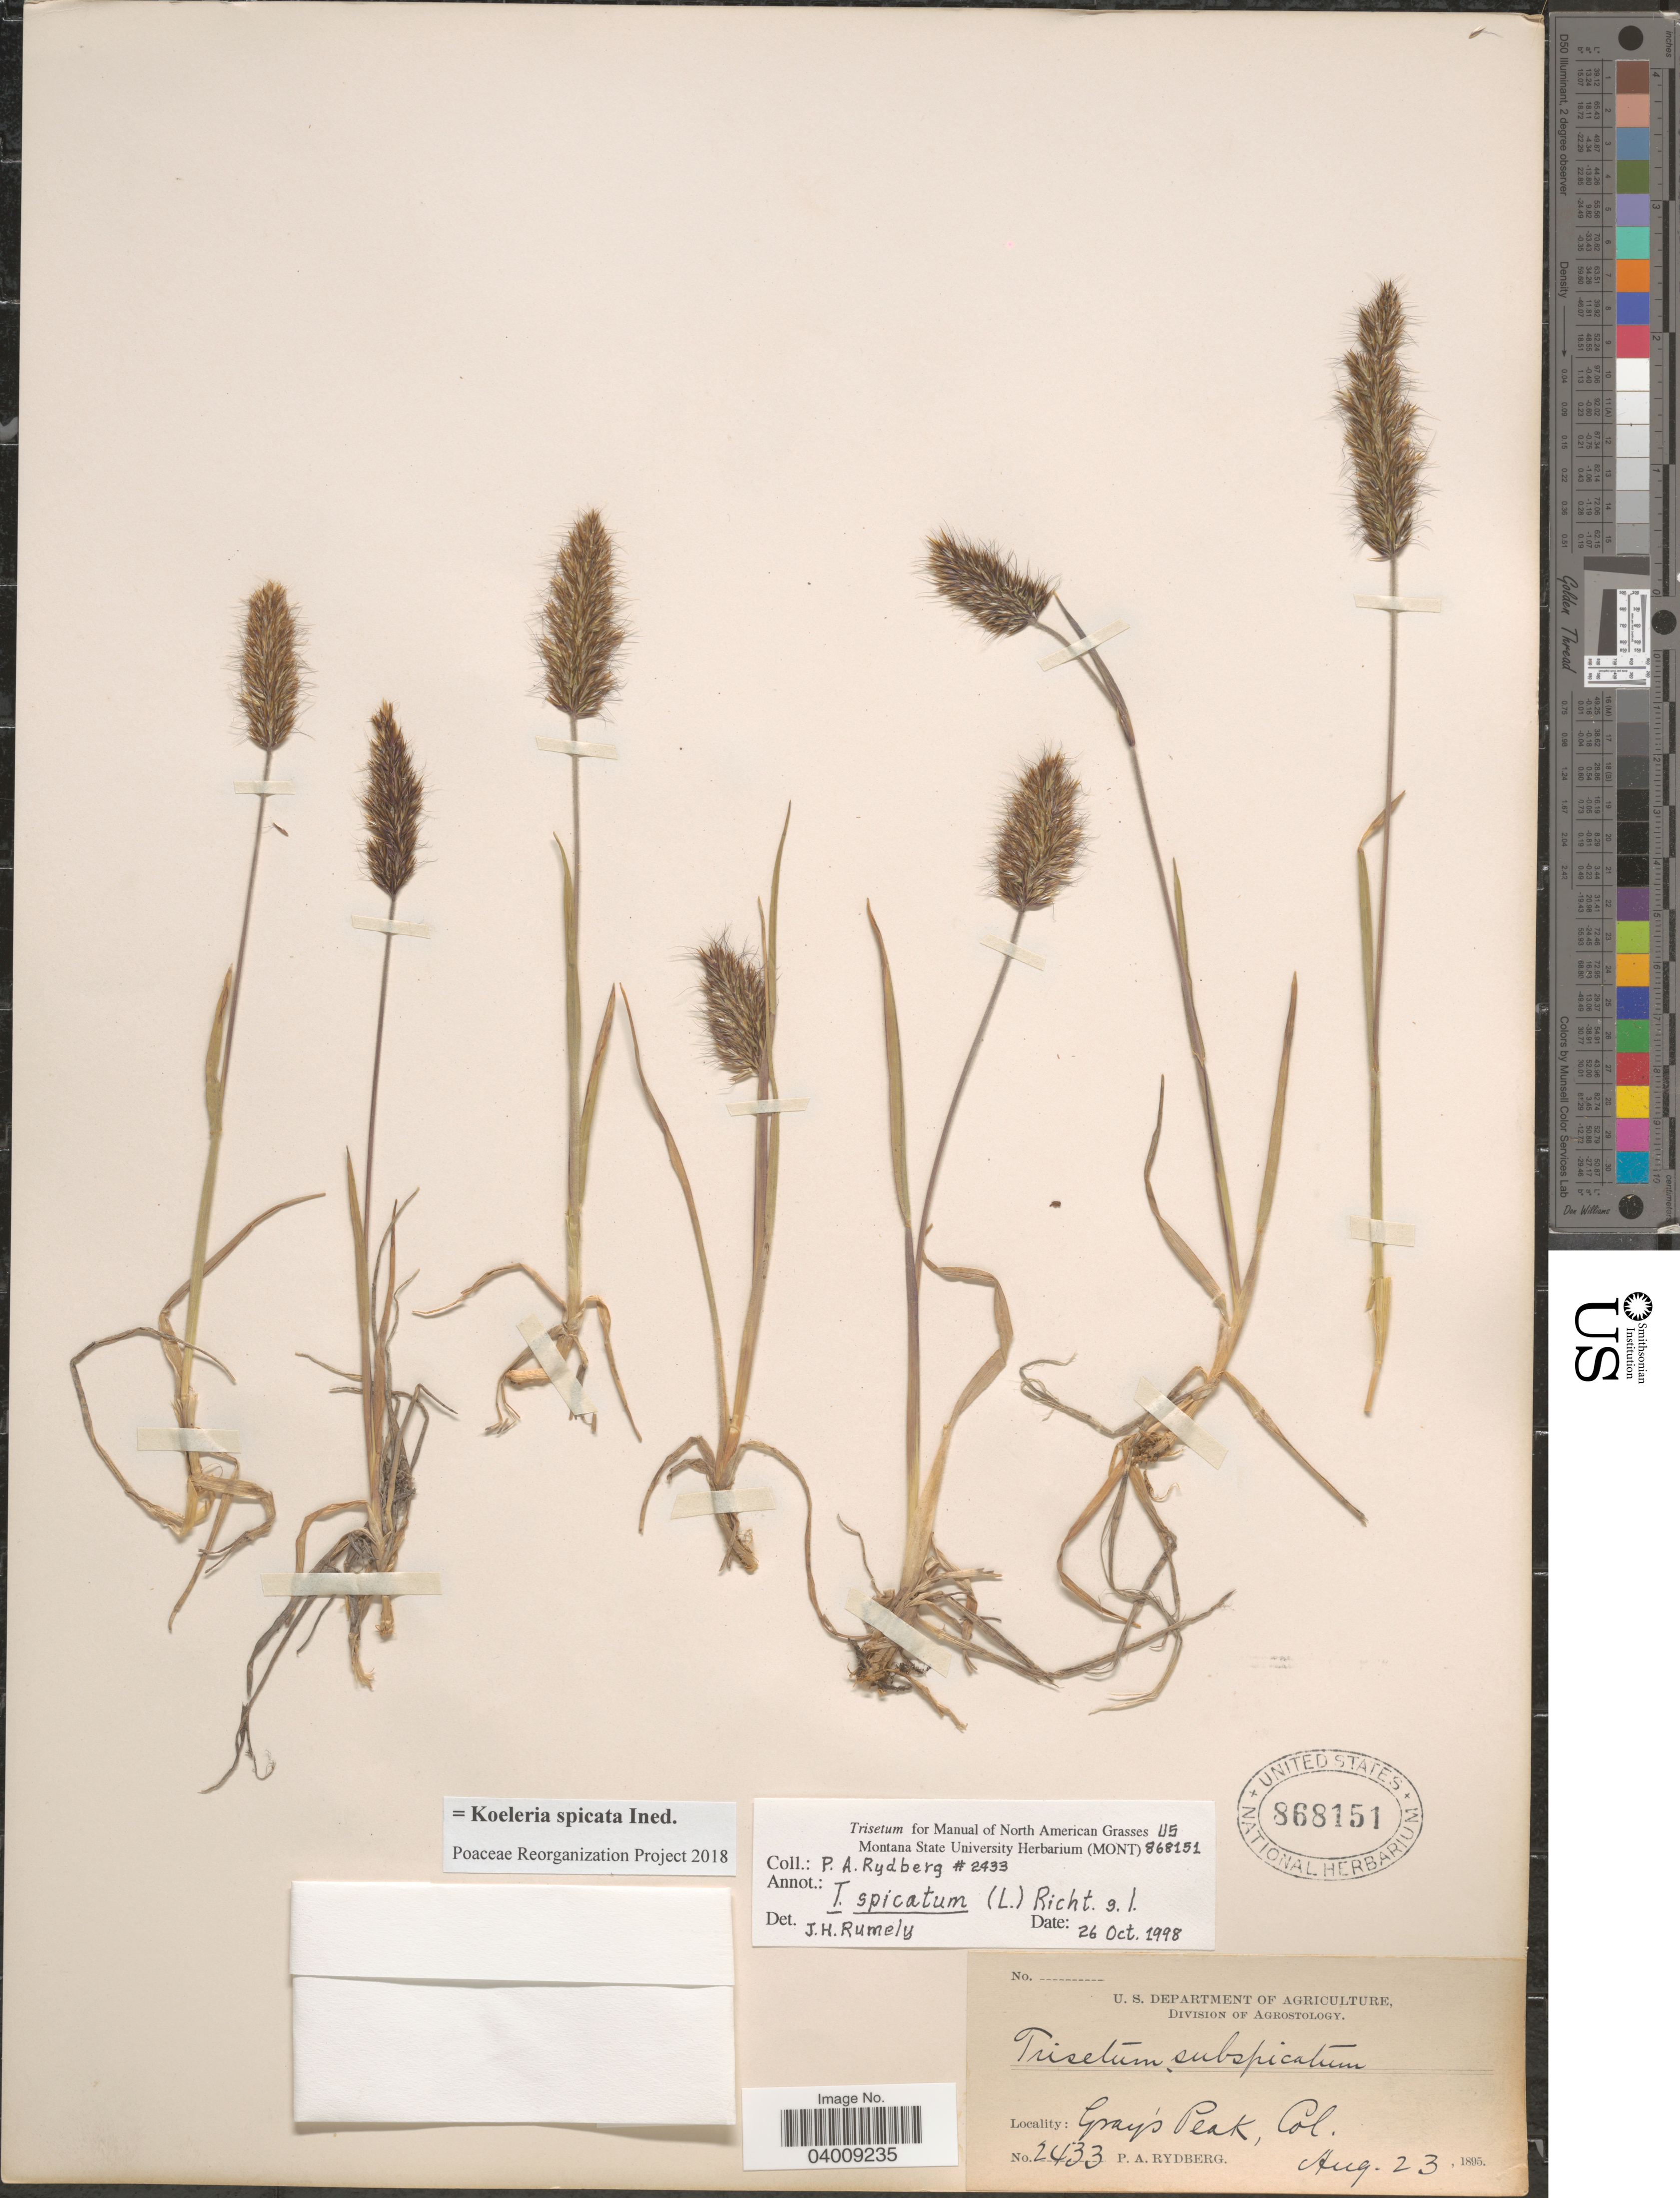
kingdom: Plantae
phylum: Tracheophyta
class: Liliopsida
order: Poales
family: Poaceae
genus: Koeleria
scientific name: Koeleria spicata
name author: (L.) Barberá et al.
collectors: P. A. Rydberg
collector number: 2433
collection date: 1895-08-23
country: United States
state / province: Colorado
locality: Gray's Peak.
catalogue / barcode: US 868151